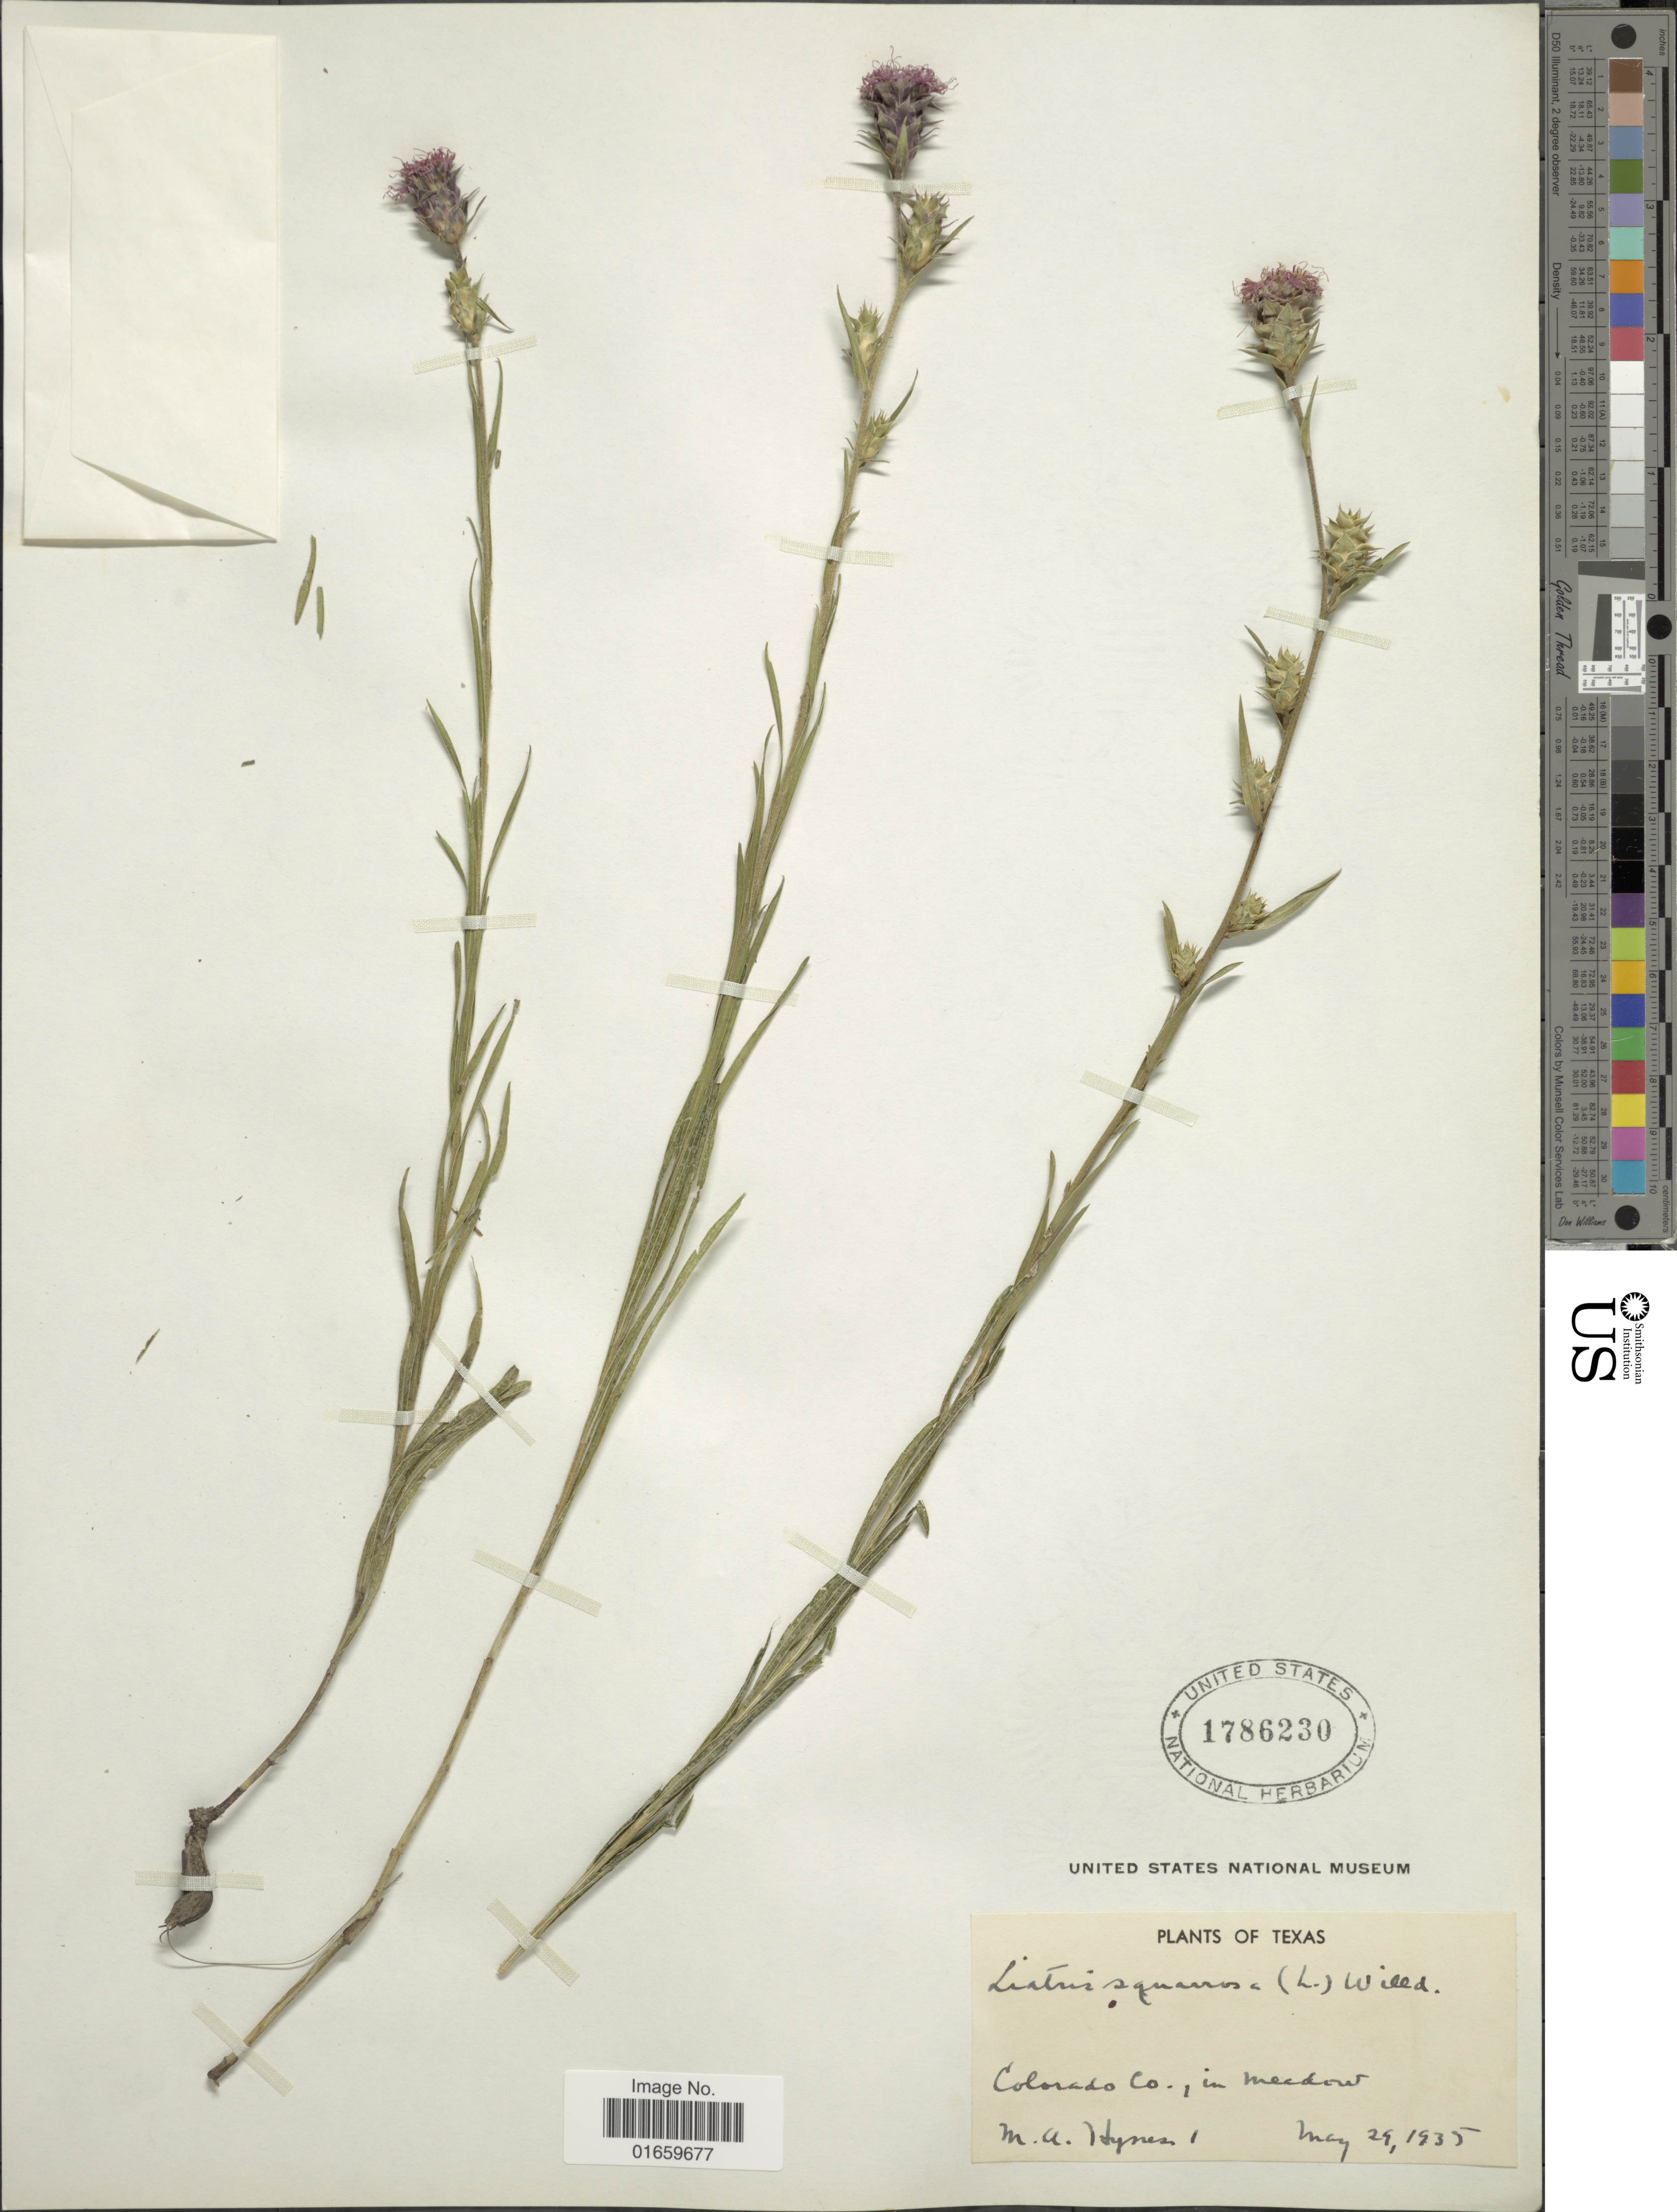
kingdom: Plantae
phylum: Tracheophyta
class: Magnoliopsida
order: Asterales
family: Asteraceae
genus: Liatris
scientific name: Liatris squarrosa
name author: (L.) Michx.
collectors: M. Hynes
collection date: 1935-05-29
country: United States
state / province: Texas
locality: Colorado Co., in meadow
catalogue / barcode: US 1786230